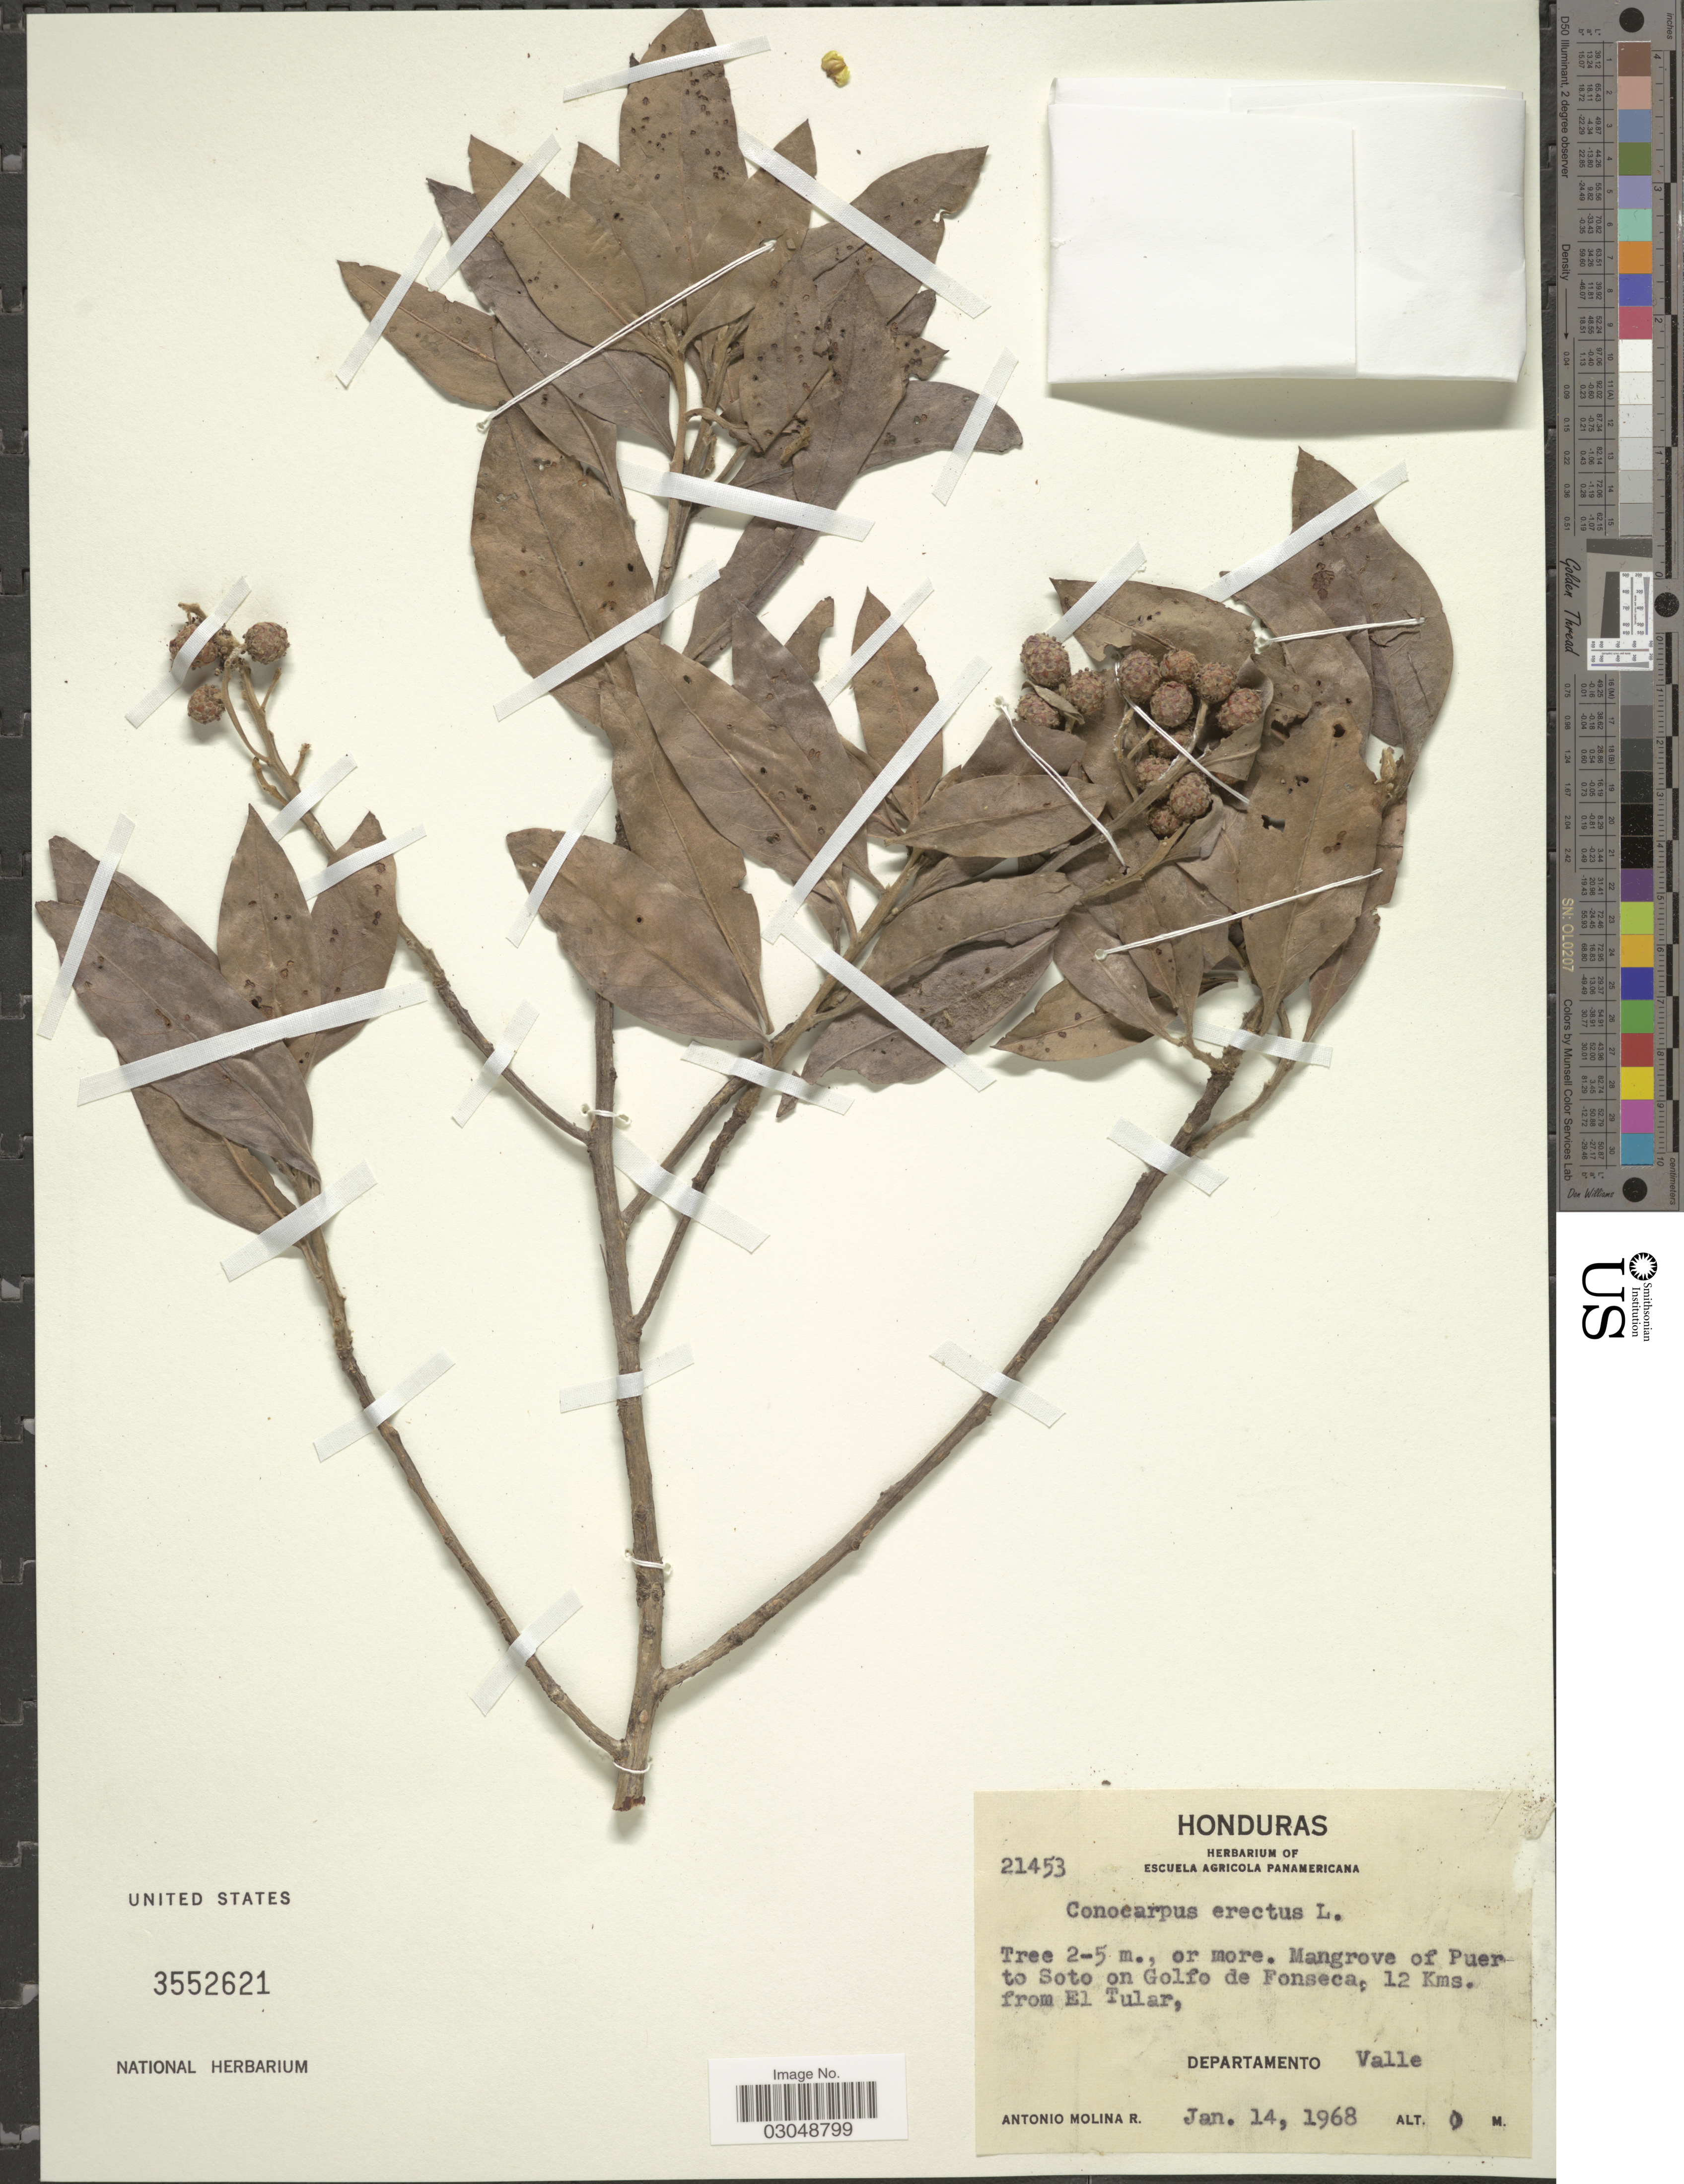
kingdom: Plantae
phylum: Tracheophyta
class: Magnoliopsida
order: Myrtales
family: Combretaceae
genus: Conocarpus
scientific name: Conocarpus erectus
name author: L.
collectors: A. Molina R.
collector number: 21453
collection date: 1968-01-14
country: Honduras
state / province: Valle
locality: Mangrove of Puerto Soto on Golfo de Fonseca, 12 Kms. from El Tular, departamento Valle.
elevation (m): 0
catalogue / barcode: US 3552621